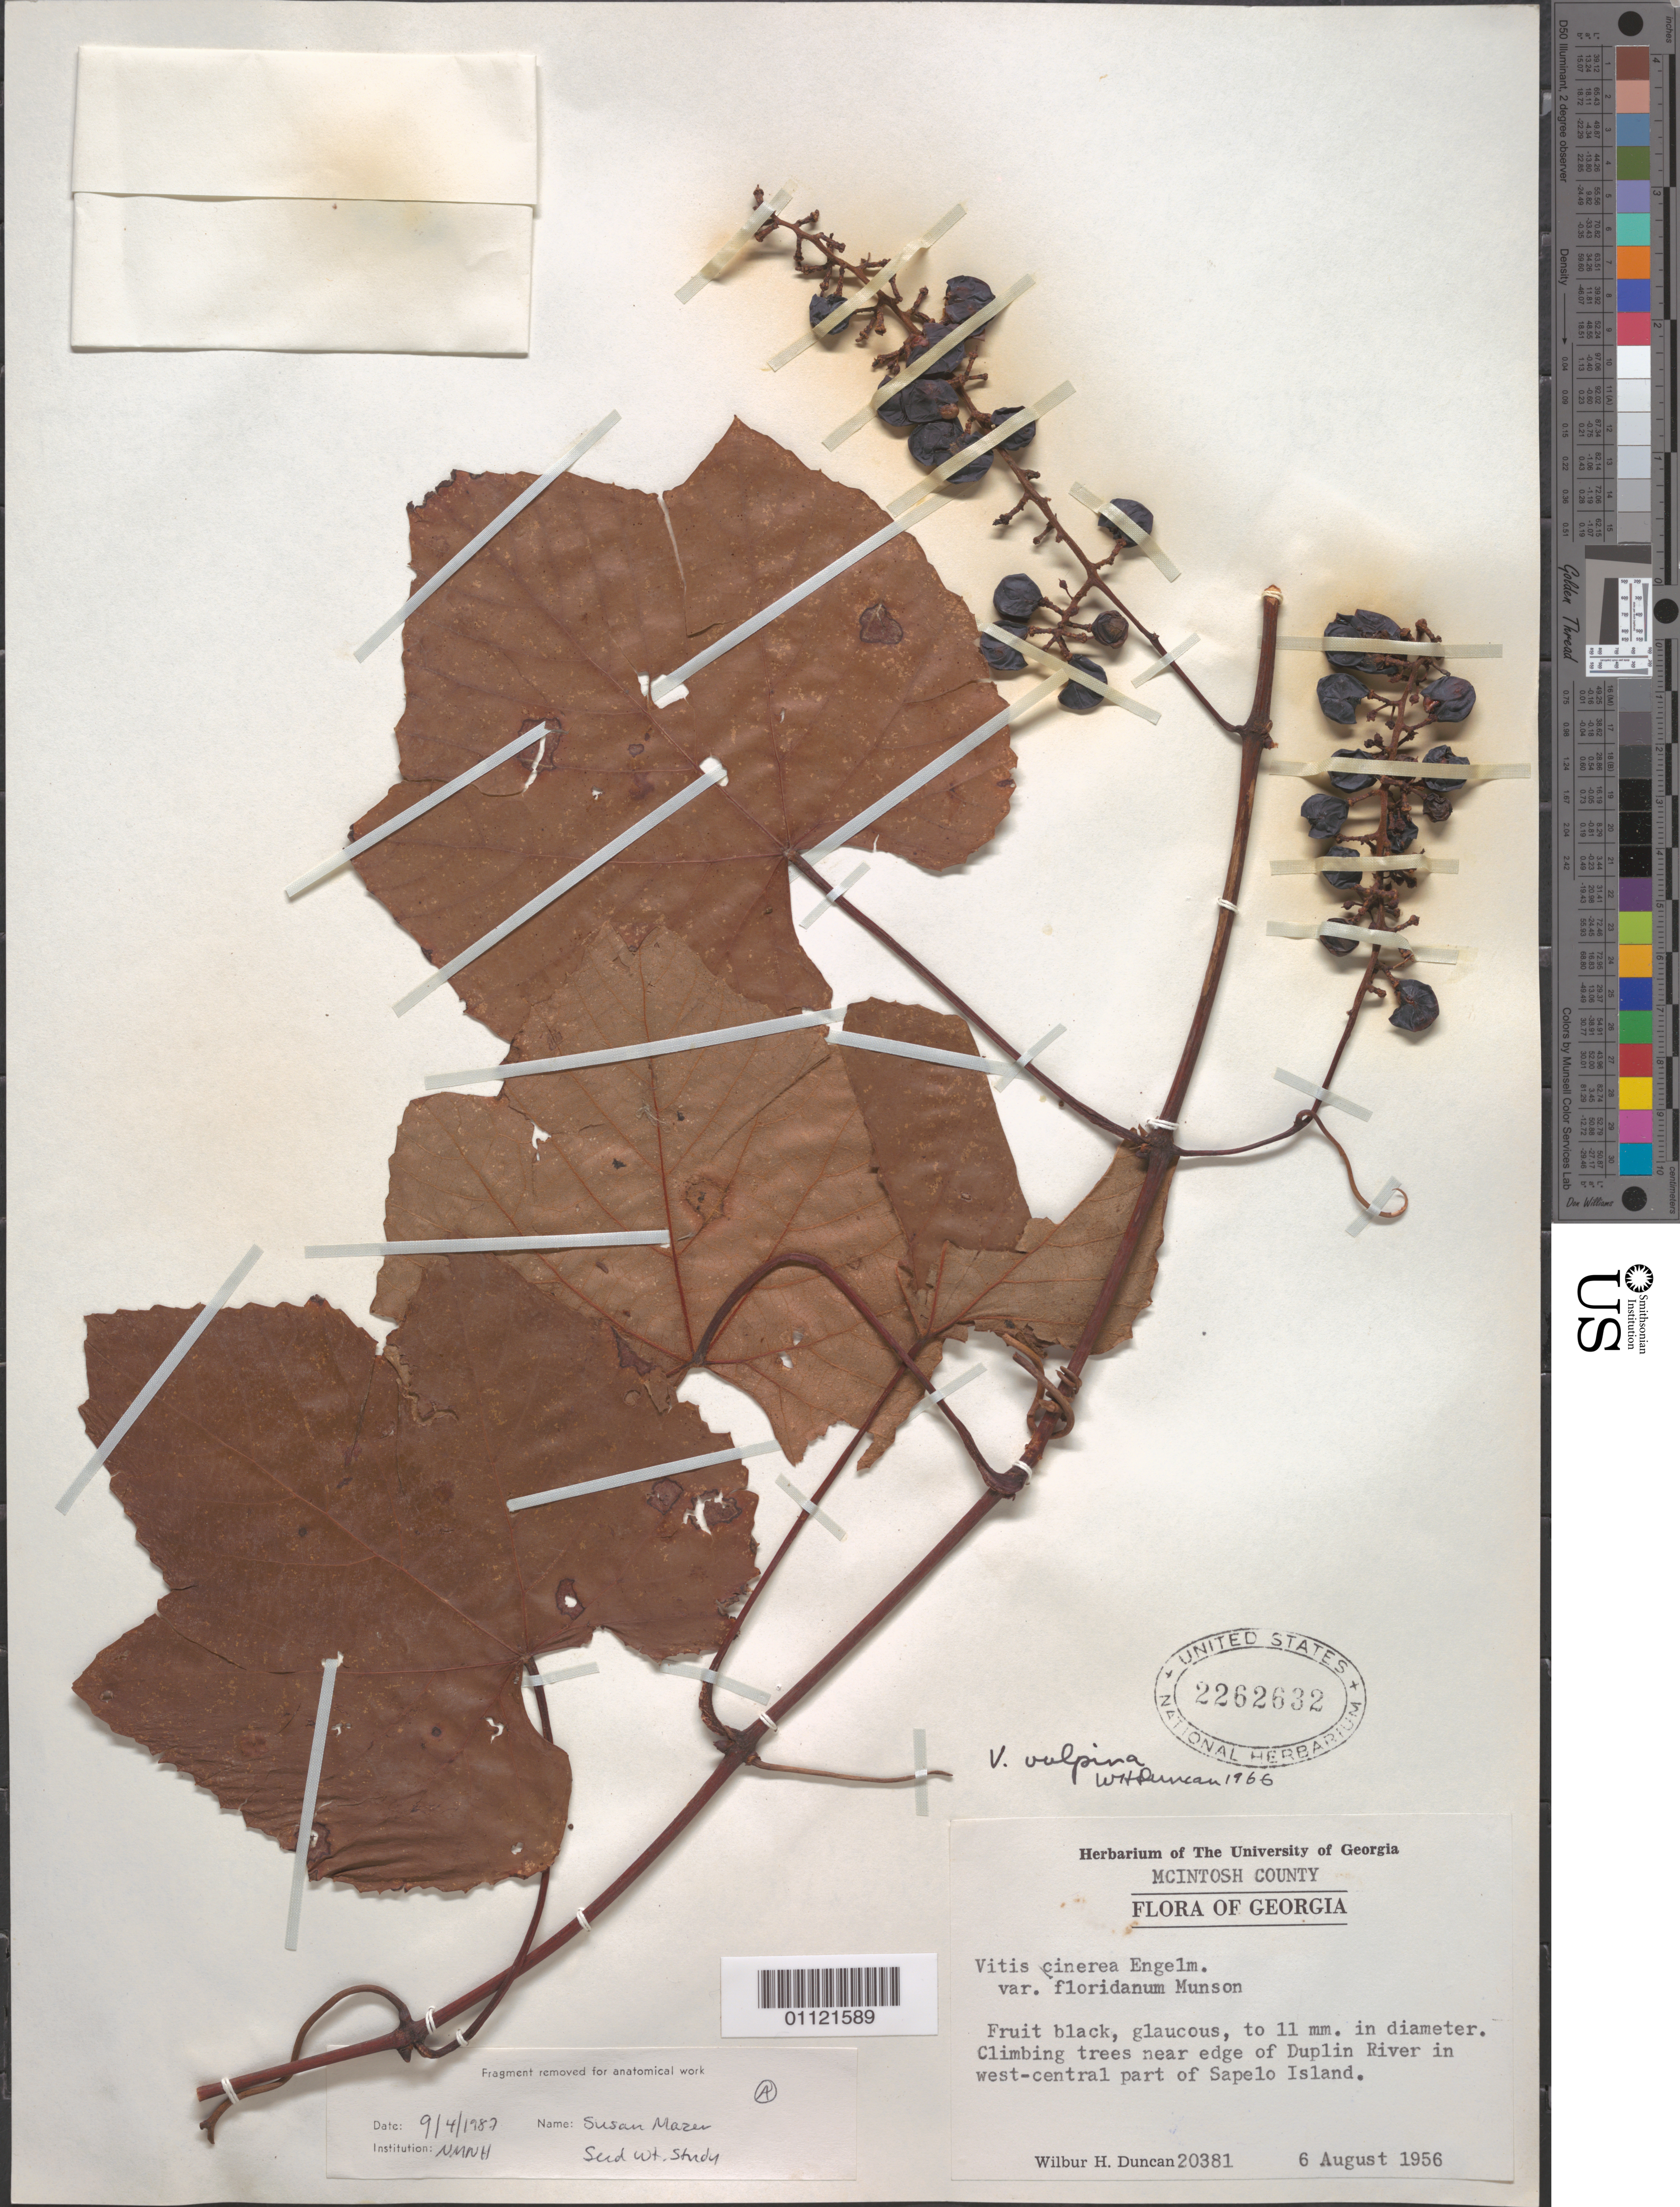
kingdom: Plantae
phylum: Tracheophyta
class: Magnoliopsida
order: Vitales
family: Vitaceae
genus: Vitis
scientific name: Vitis vulpina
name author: L.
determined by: Duncan, W. H.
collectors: W. H. Duncan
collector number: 20381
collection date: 1956-08-06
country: United States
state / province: Georgia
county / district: Mcintosh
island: Sapelo Island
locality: near edge of Duplin River in west-central part of Sapelo Island.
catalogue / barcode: US 2262632